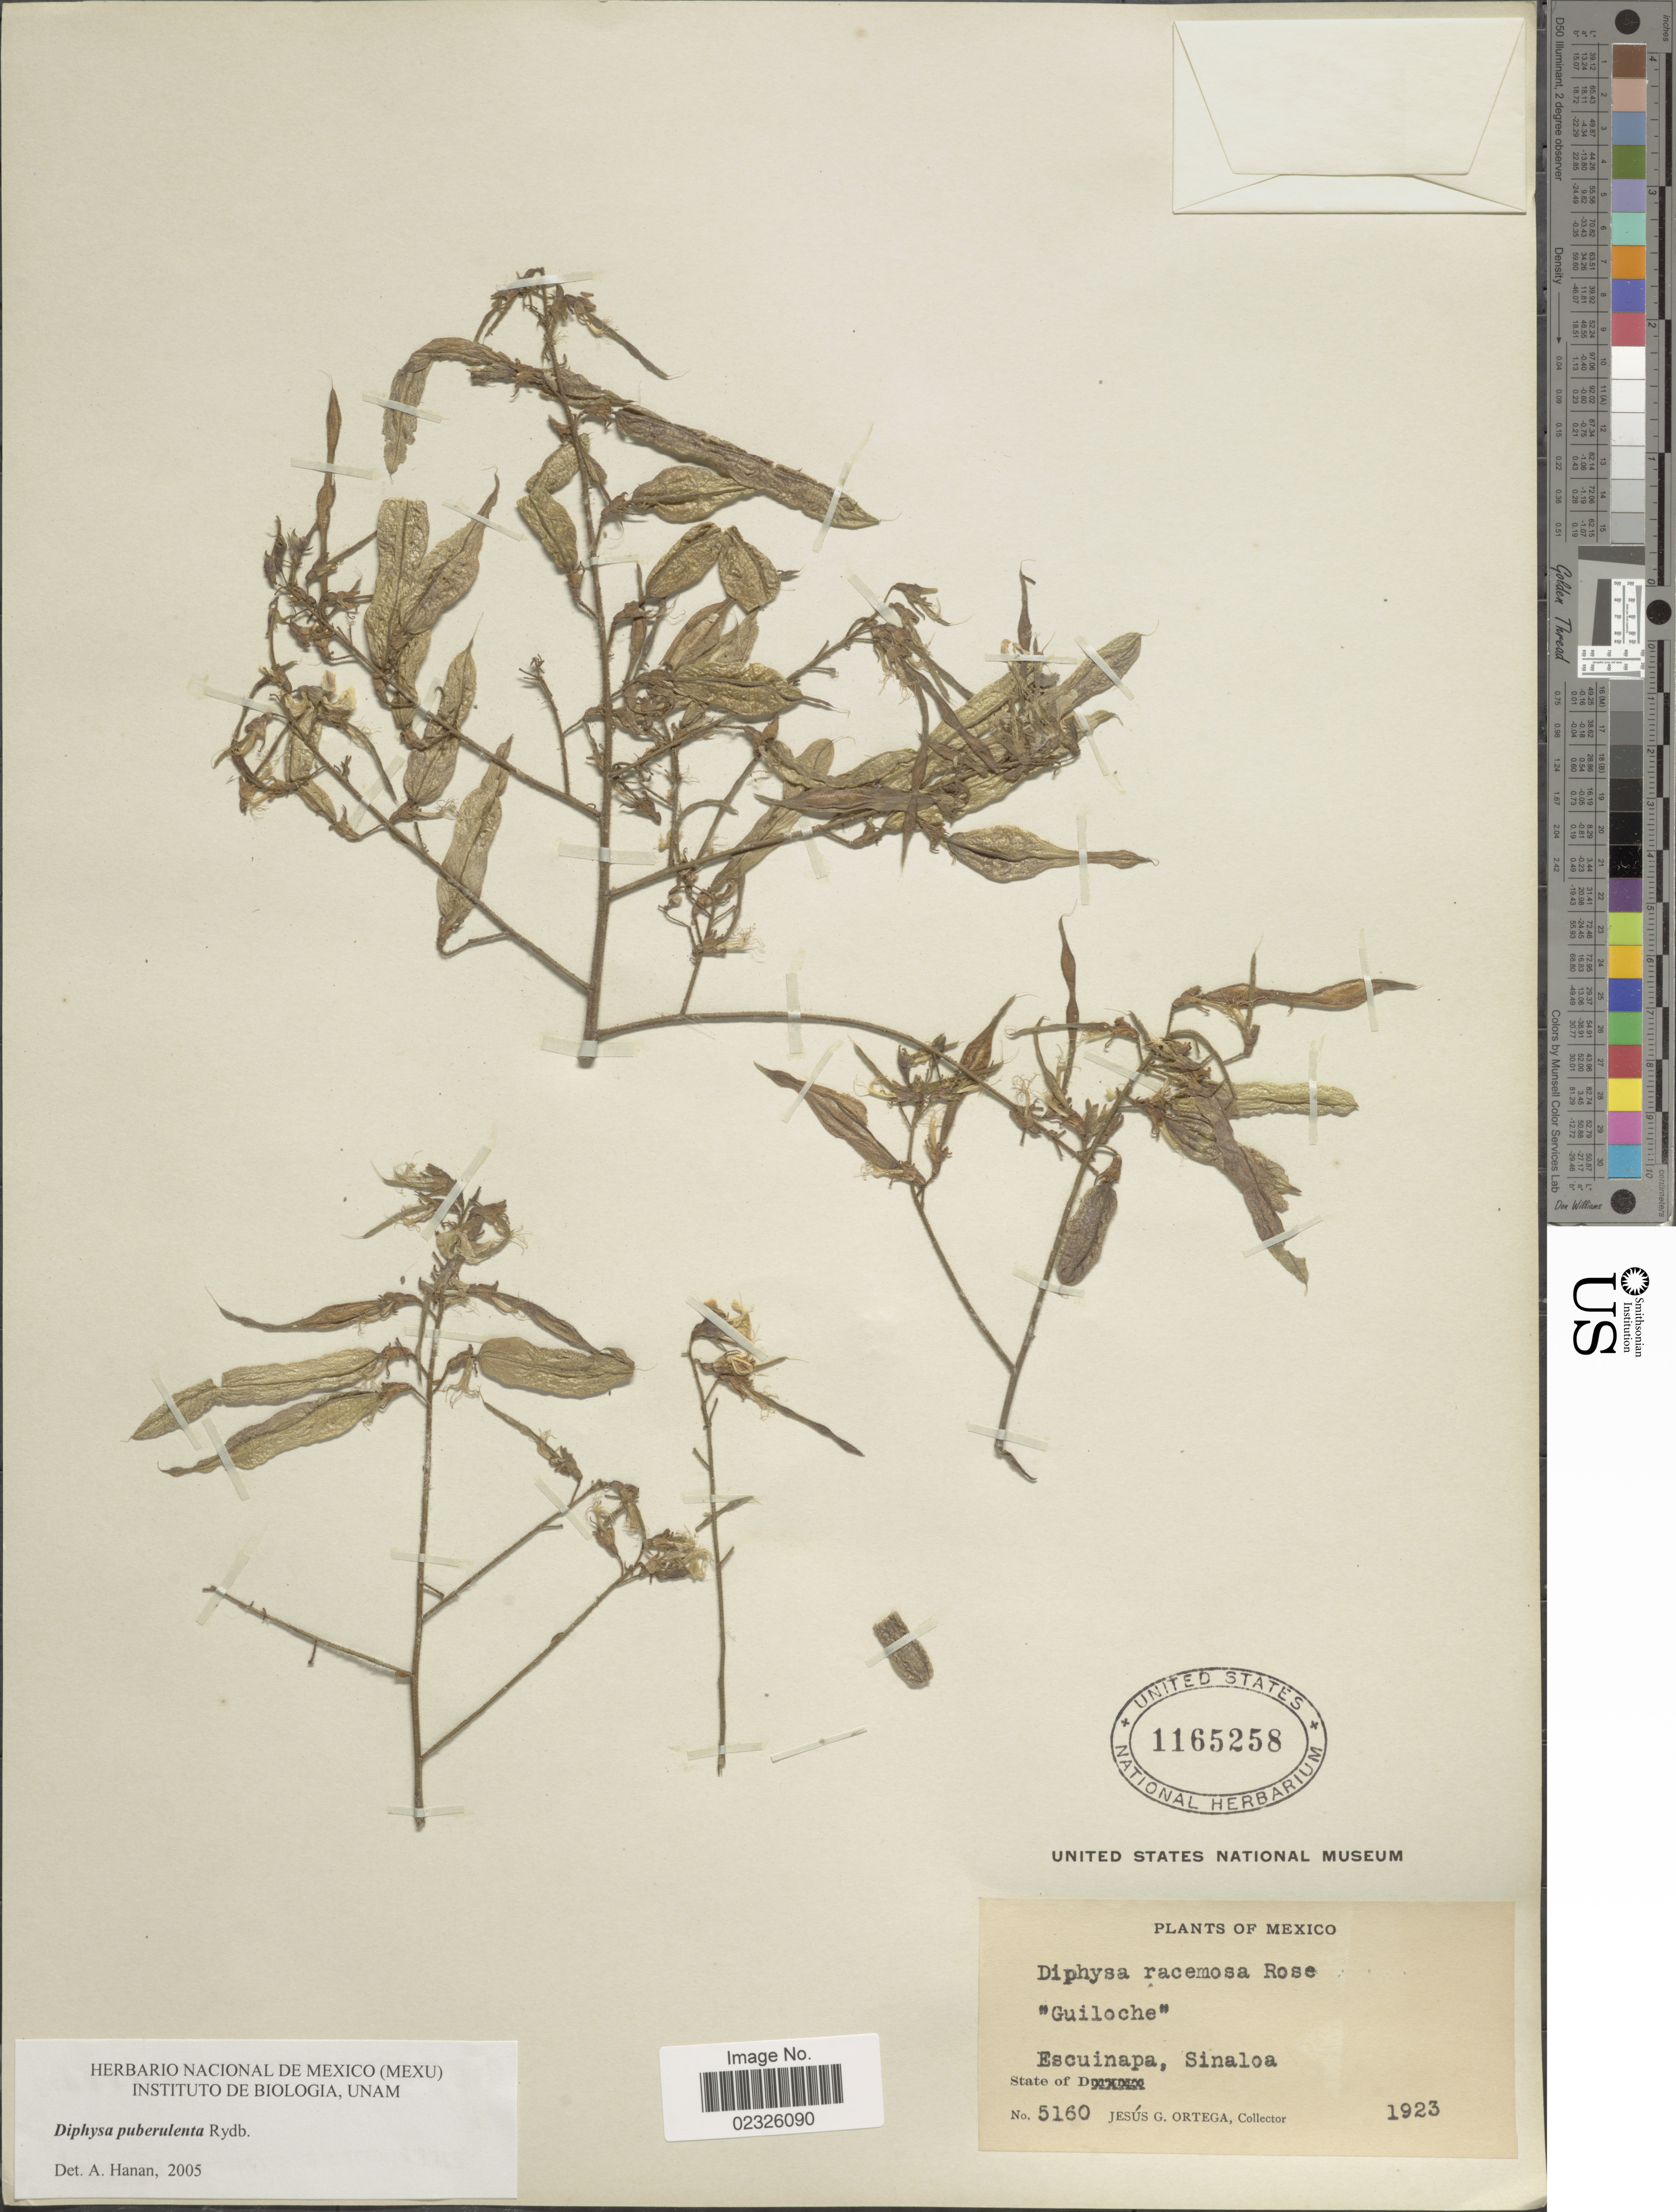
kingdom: Plantae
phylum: Tracheophyta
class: Magnoliopsida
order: Fabales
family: Fabaceae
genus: Diphysa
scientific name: Diphysa puberulenta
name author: Rydb.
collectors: J. Ortega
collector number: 5160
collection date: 1923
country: Mexico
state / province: Sinaloa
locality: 'Guiloche' State of Escuinapa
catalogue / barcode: US 1165258